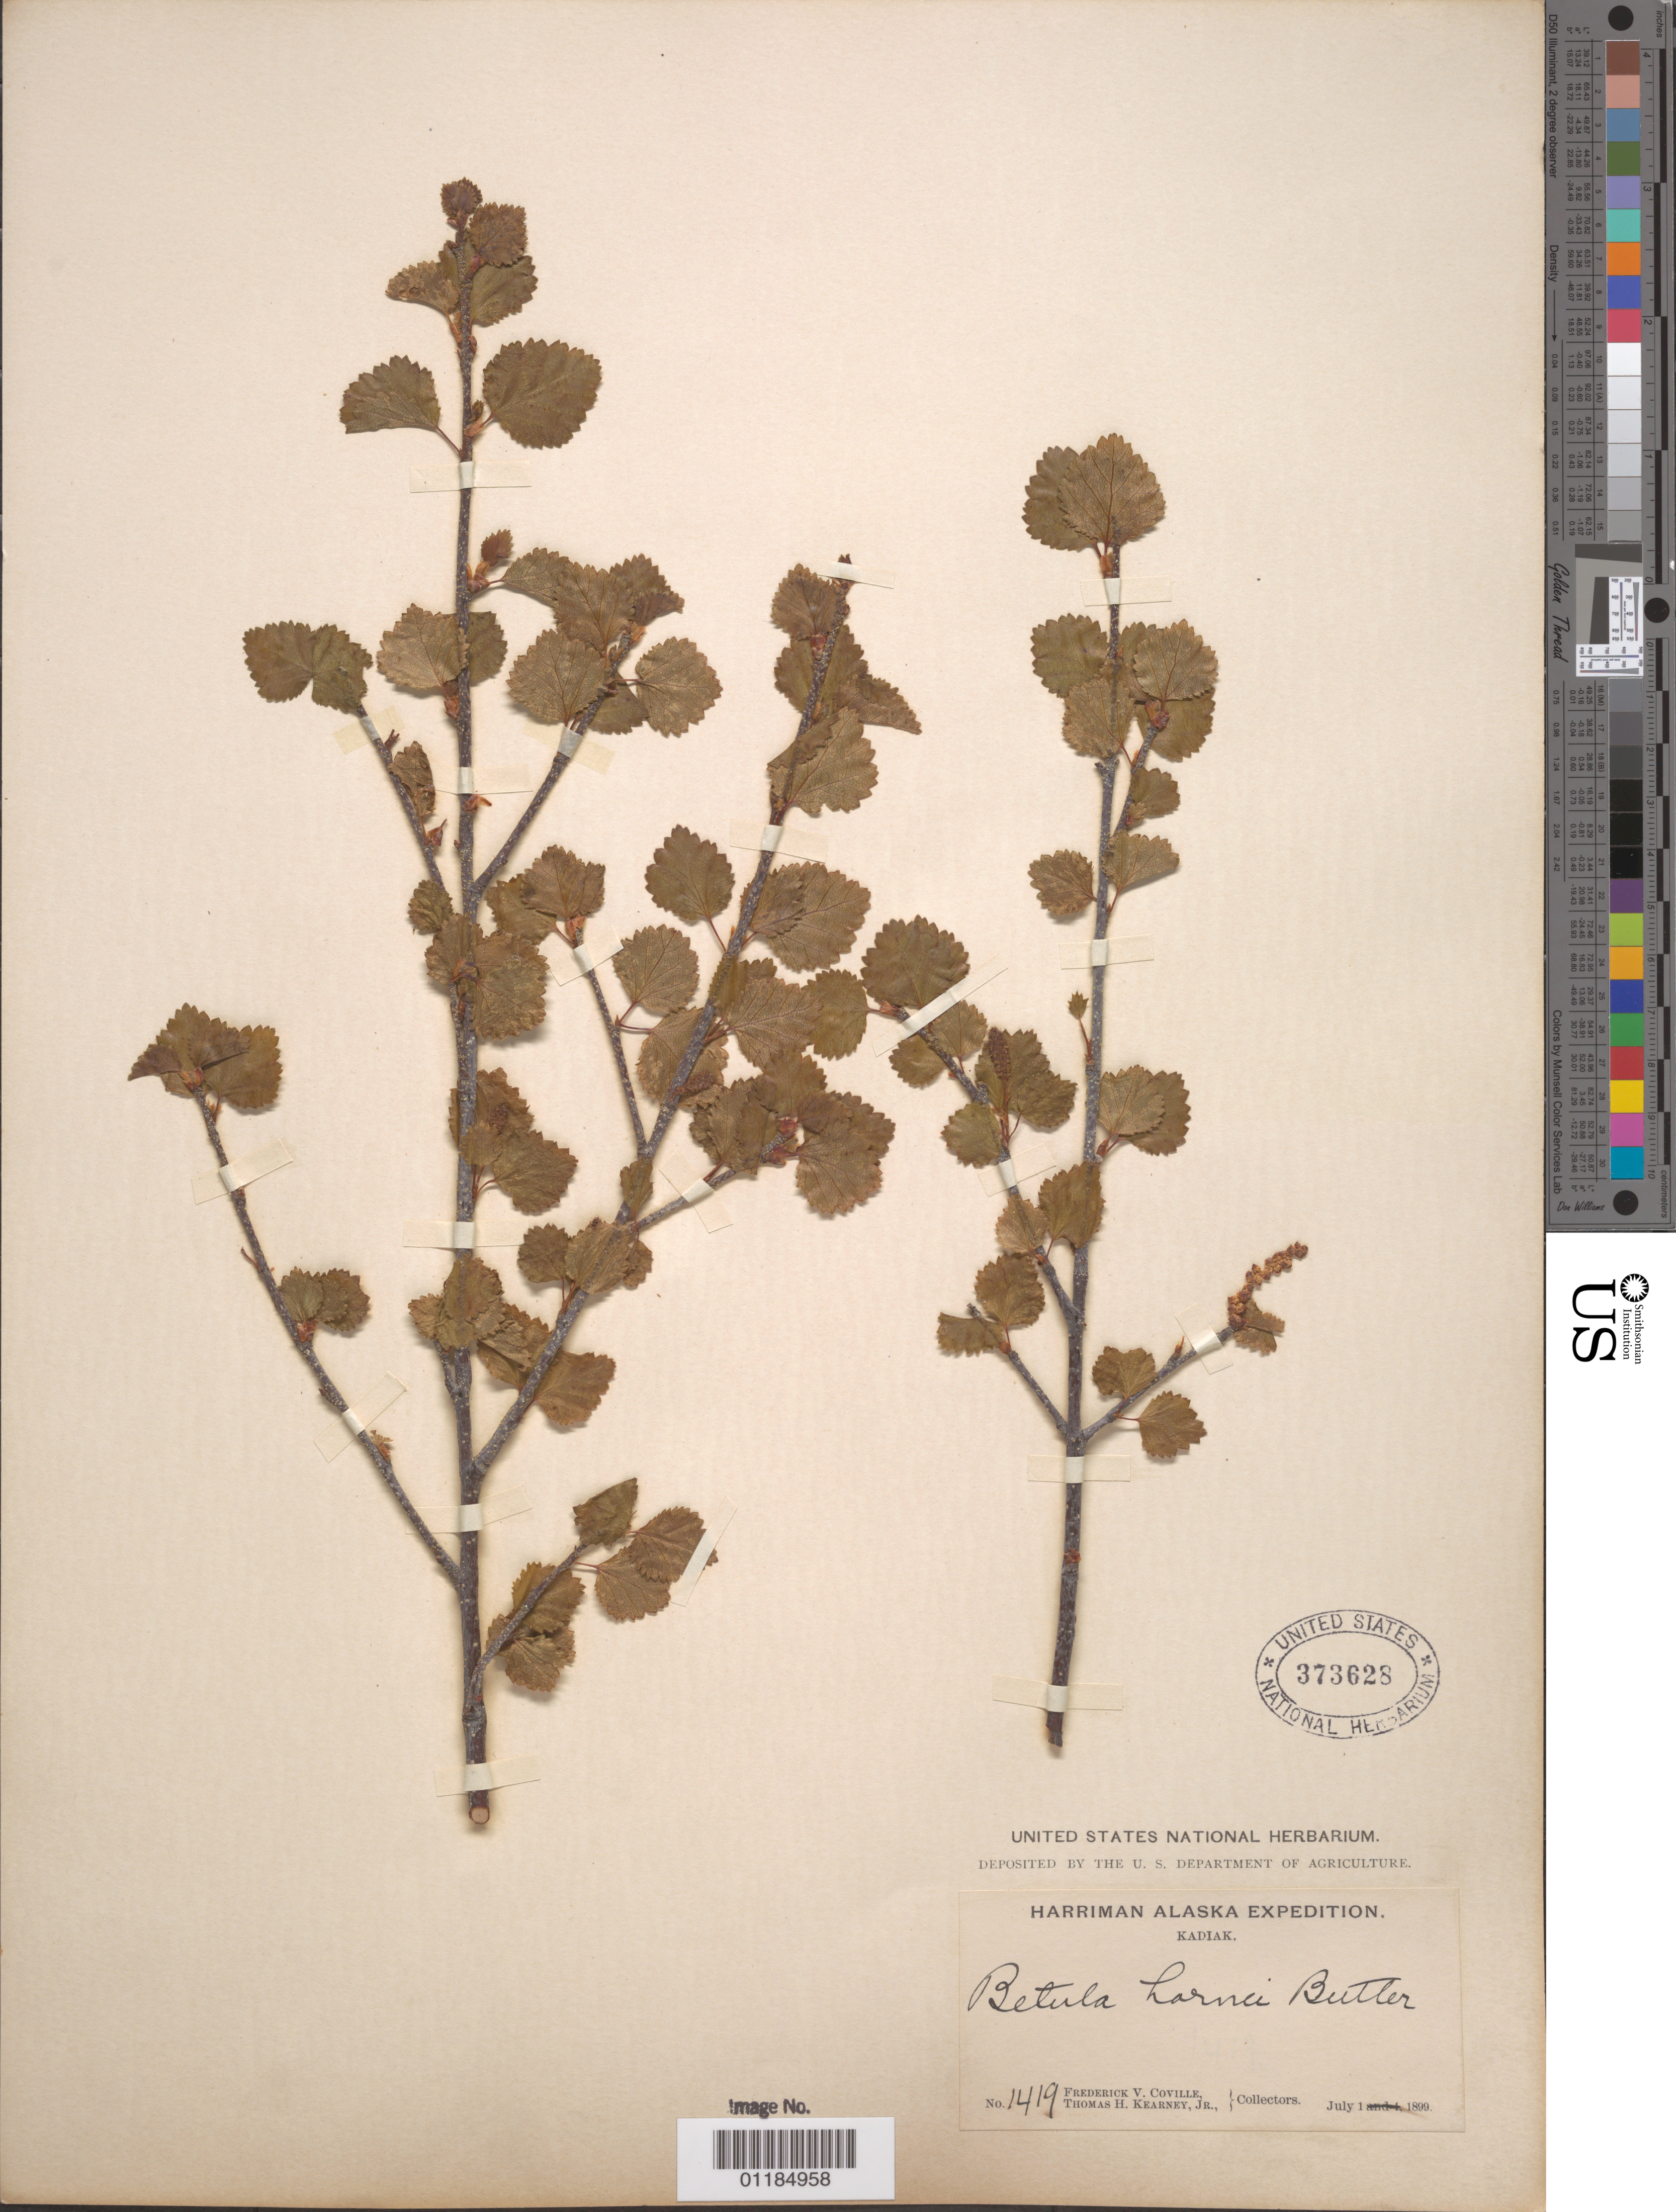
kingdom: Plantae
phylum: Tracheophyta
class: Magnoliopsida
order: Fagales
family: Betulaceae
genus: Betula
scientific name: Betula hornei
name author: B.T. Butler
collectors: F. V. Coville & T. H. Kearney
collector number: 1419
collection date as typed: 01 Jul 1899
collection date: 1899-07-01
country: United States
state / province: Alaska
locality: Kadiak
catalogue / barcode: US 373628